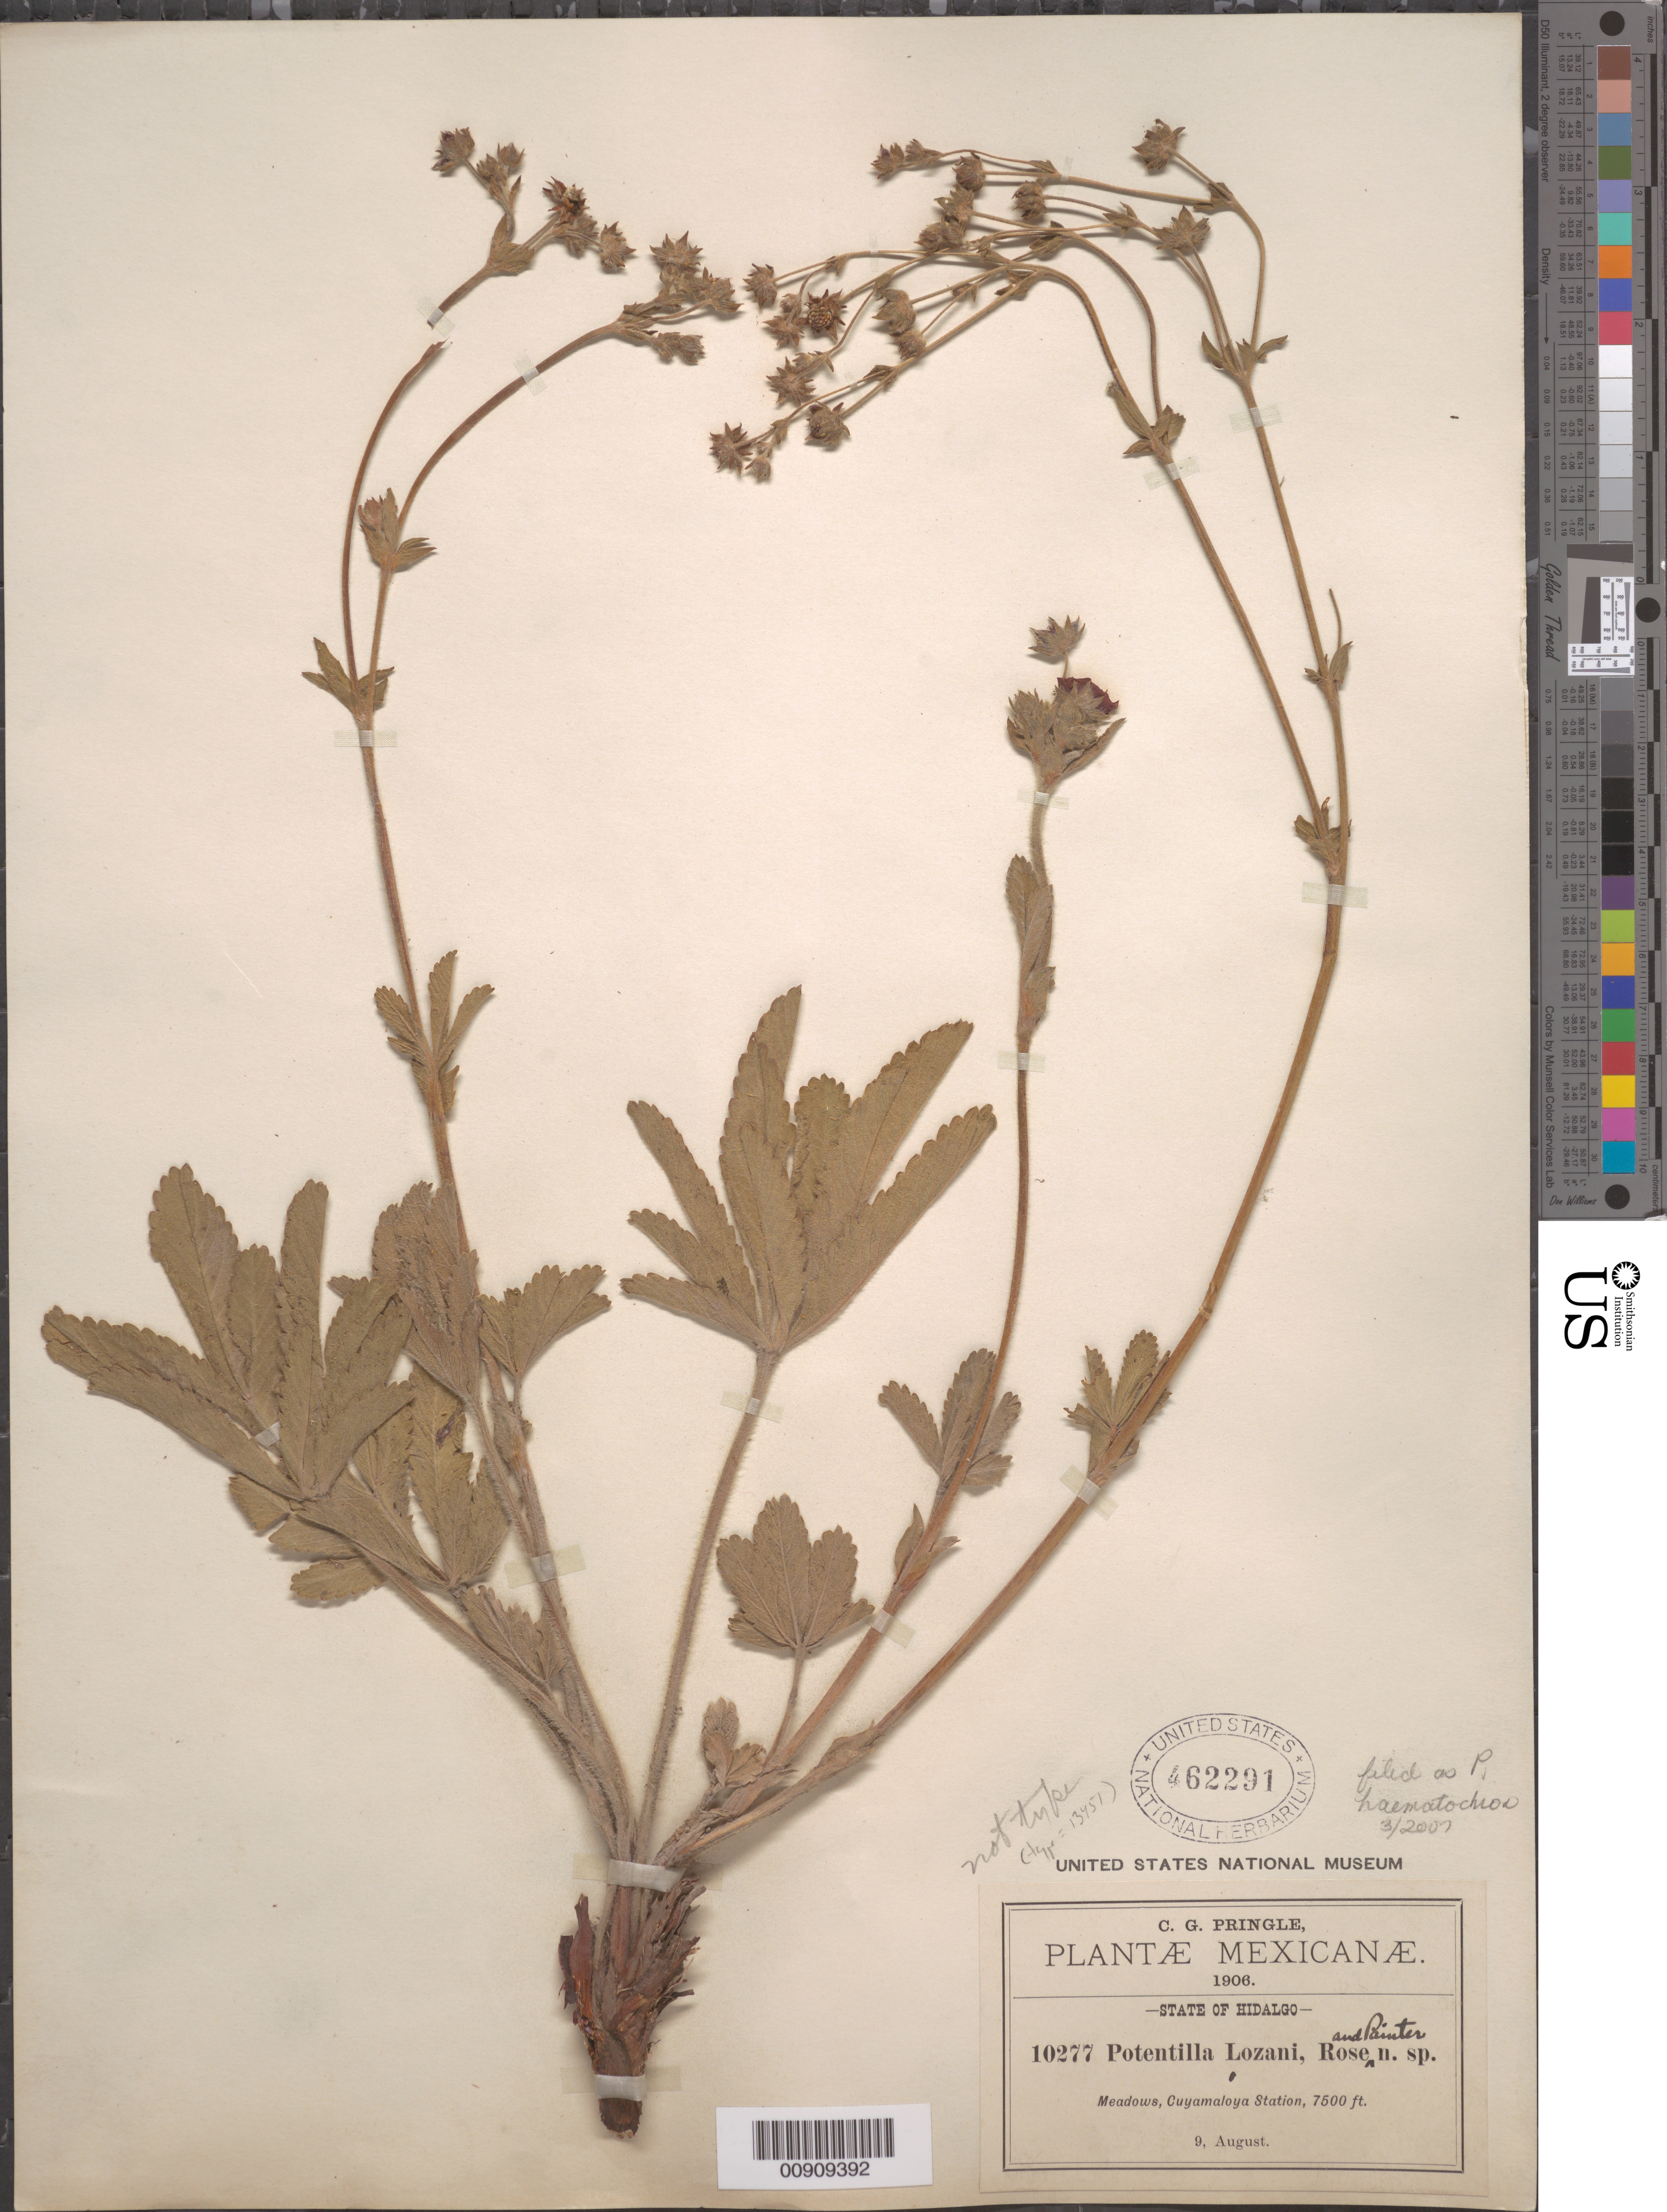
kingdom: Plantae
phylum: Tracheophyta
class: Magnoliopsida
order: Rosales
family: Rosaceae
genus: Potentilla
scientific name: Potentilla haematochrous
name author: Lehm.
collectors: C. G. Pringle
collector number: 10277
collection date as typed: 09 Aug 1906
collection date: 1906-08-09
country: Mexico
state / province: Hidalgo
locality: Cuyamaloya Station, State of Hidalgo.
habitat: Meadows.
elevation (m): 2286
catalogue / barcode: US 462291